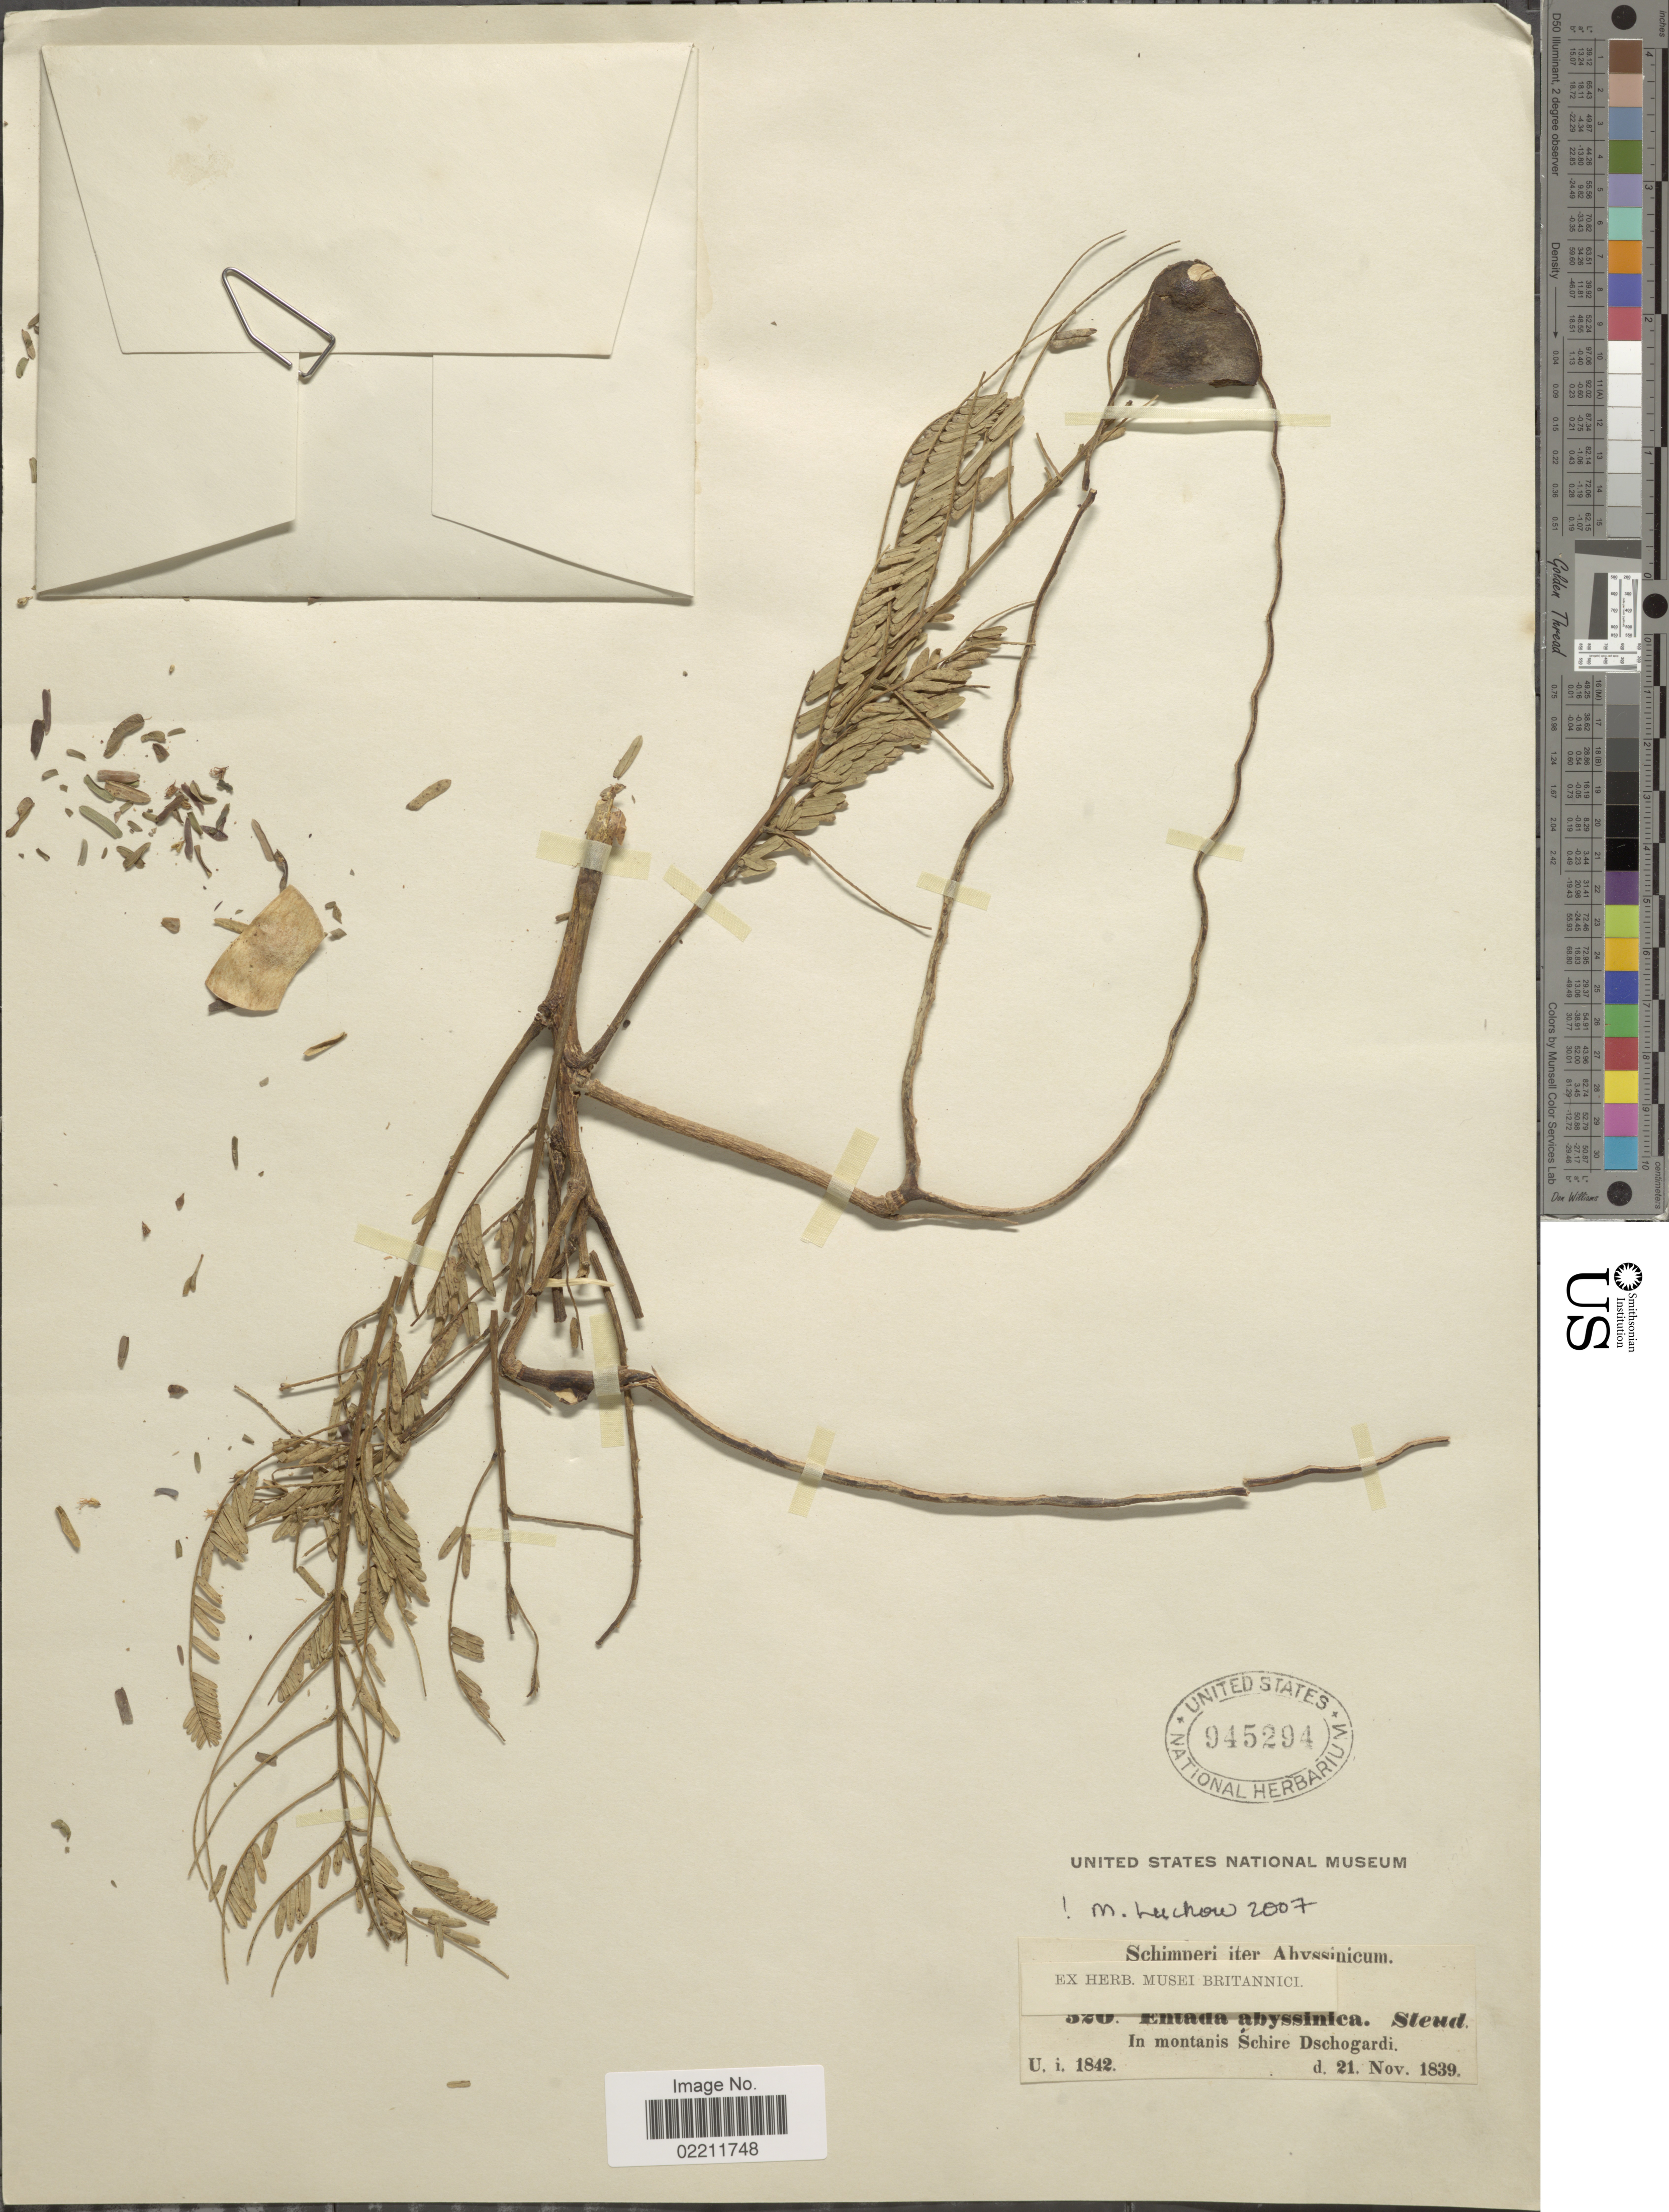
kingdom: Plantae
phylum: Tracheophyta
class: Magnoliopsida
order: Fabales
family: Fabaceae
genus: Entada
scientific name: Entada abyssinica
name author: Steud. ex A. Rich.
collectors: -. Schimper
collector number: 320*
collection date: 1839-11-21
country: Eritrea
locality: Abyssinicum, In montanis Schire Dschogardi.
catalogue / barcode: US 945294